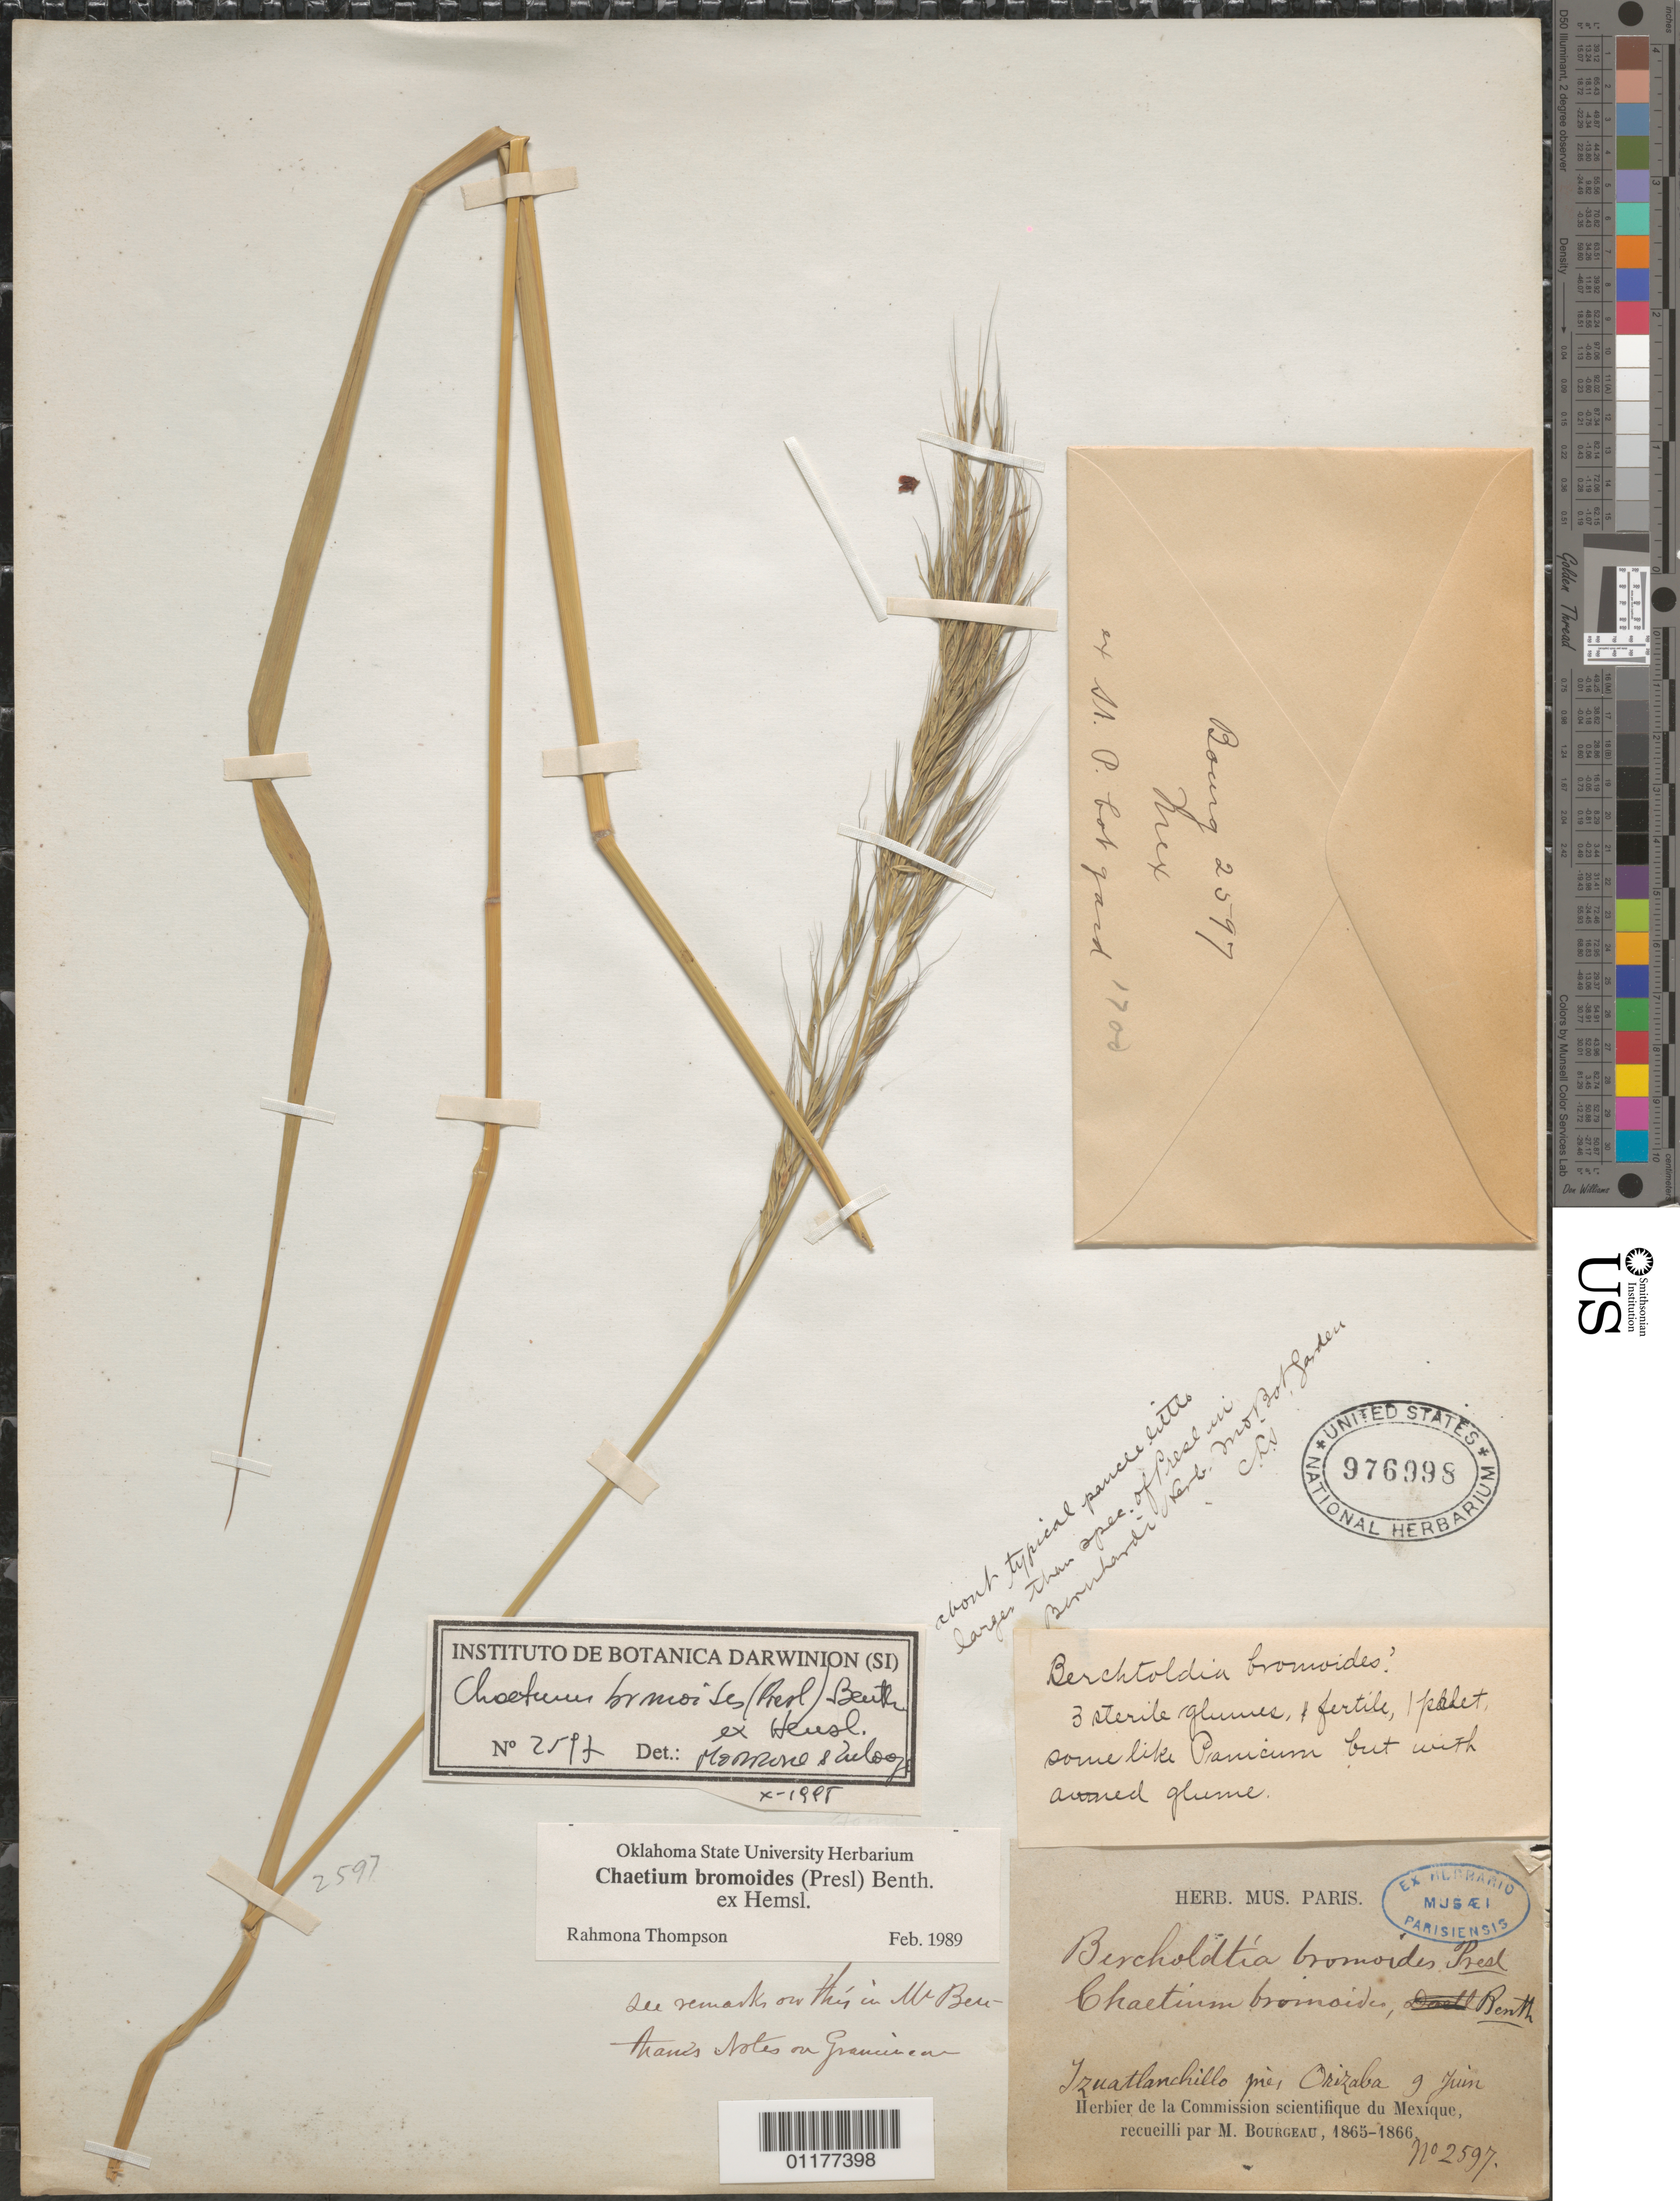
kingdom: Plantae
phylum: Tracheophyta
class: Liliopsida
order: Poales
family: Poaceae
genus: Chaetium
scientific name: Chaetium bromoides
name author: (J. Presl) Benth. ex Hemsl.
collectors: E. Bourgeau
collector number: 2597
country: Mexico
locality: Isuatlanchillo, Orizaba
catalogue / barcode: US 976998